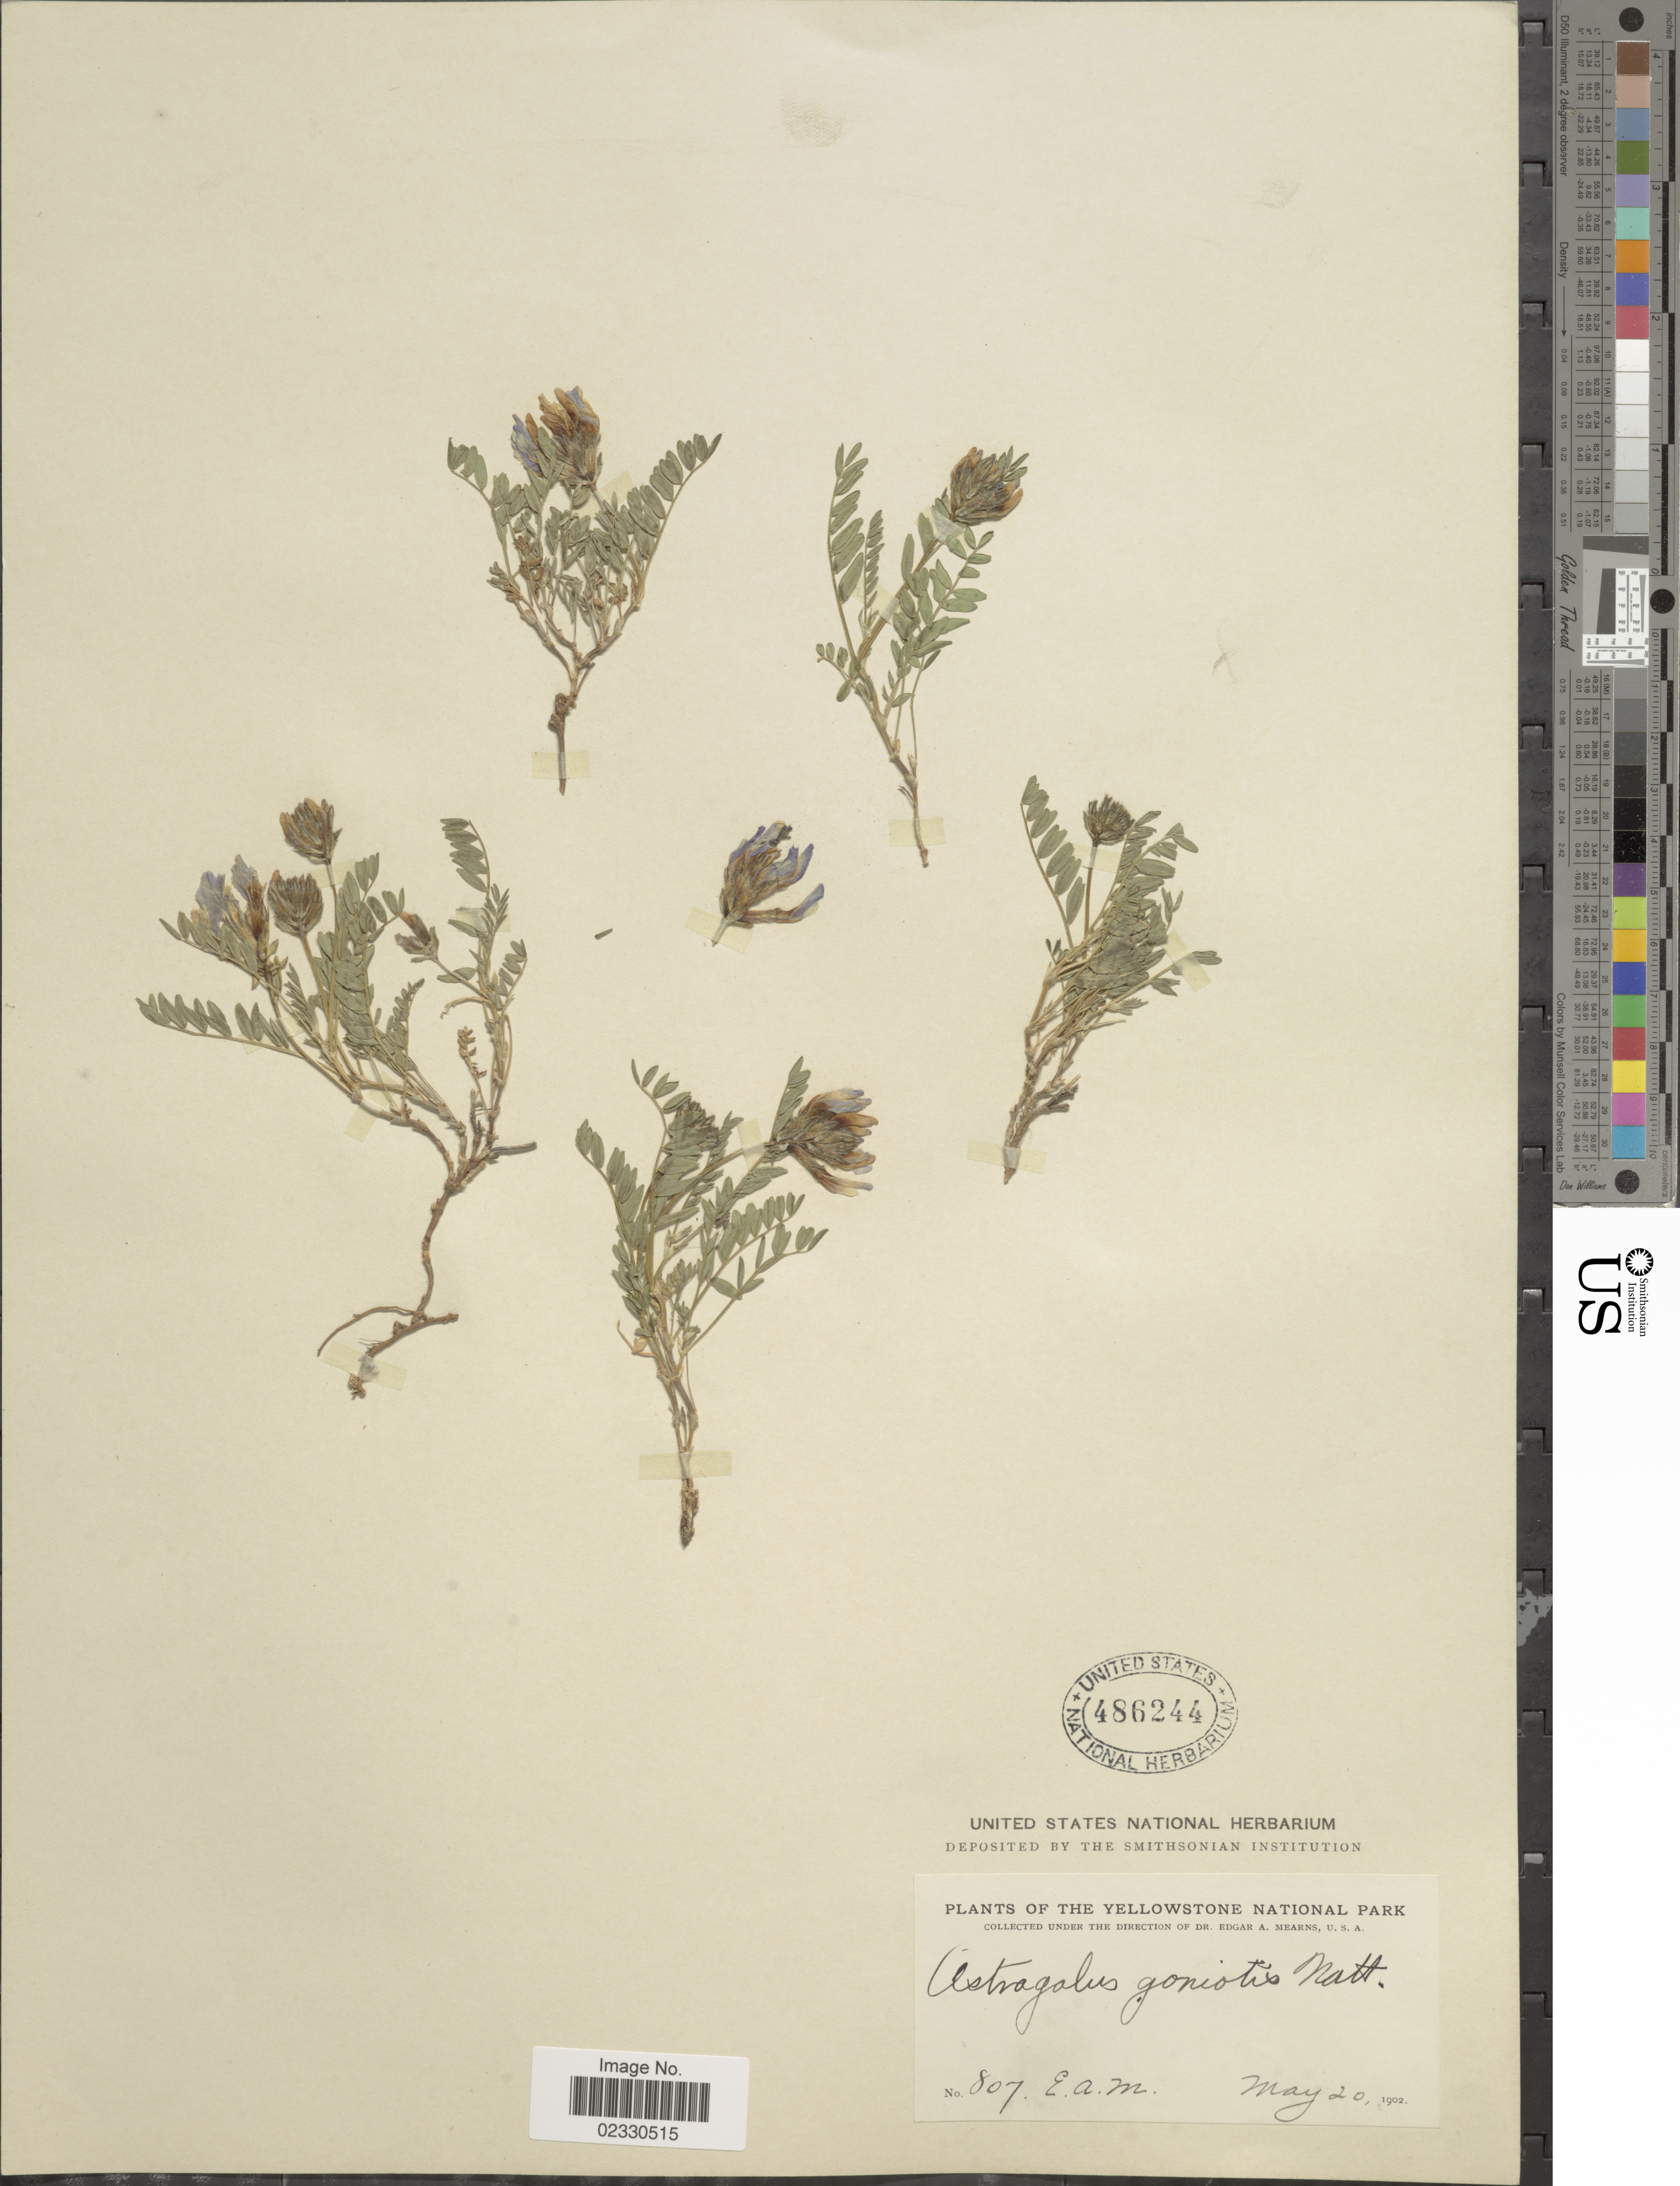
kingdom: Plantae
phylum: Tracheophyta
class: Magnoliopsida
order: Fabales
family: Fabaceae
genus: Astragalus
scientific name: Astragalus dasyglottis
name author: DC.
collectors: E. A. Mearns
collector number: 807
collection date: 1902-05-20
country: United States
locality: The Yellowstone National Park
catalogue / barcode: US 486244